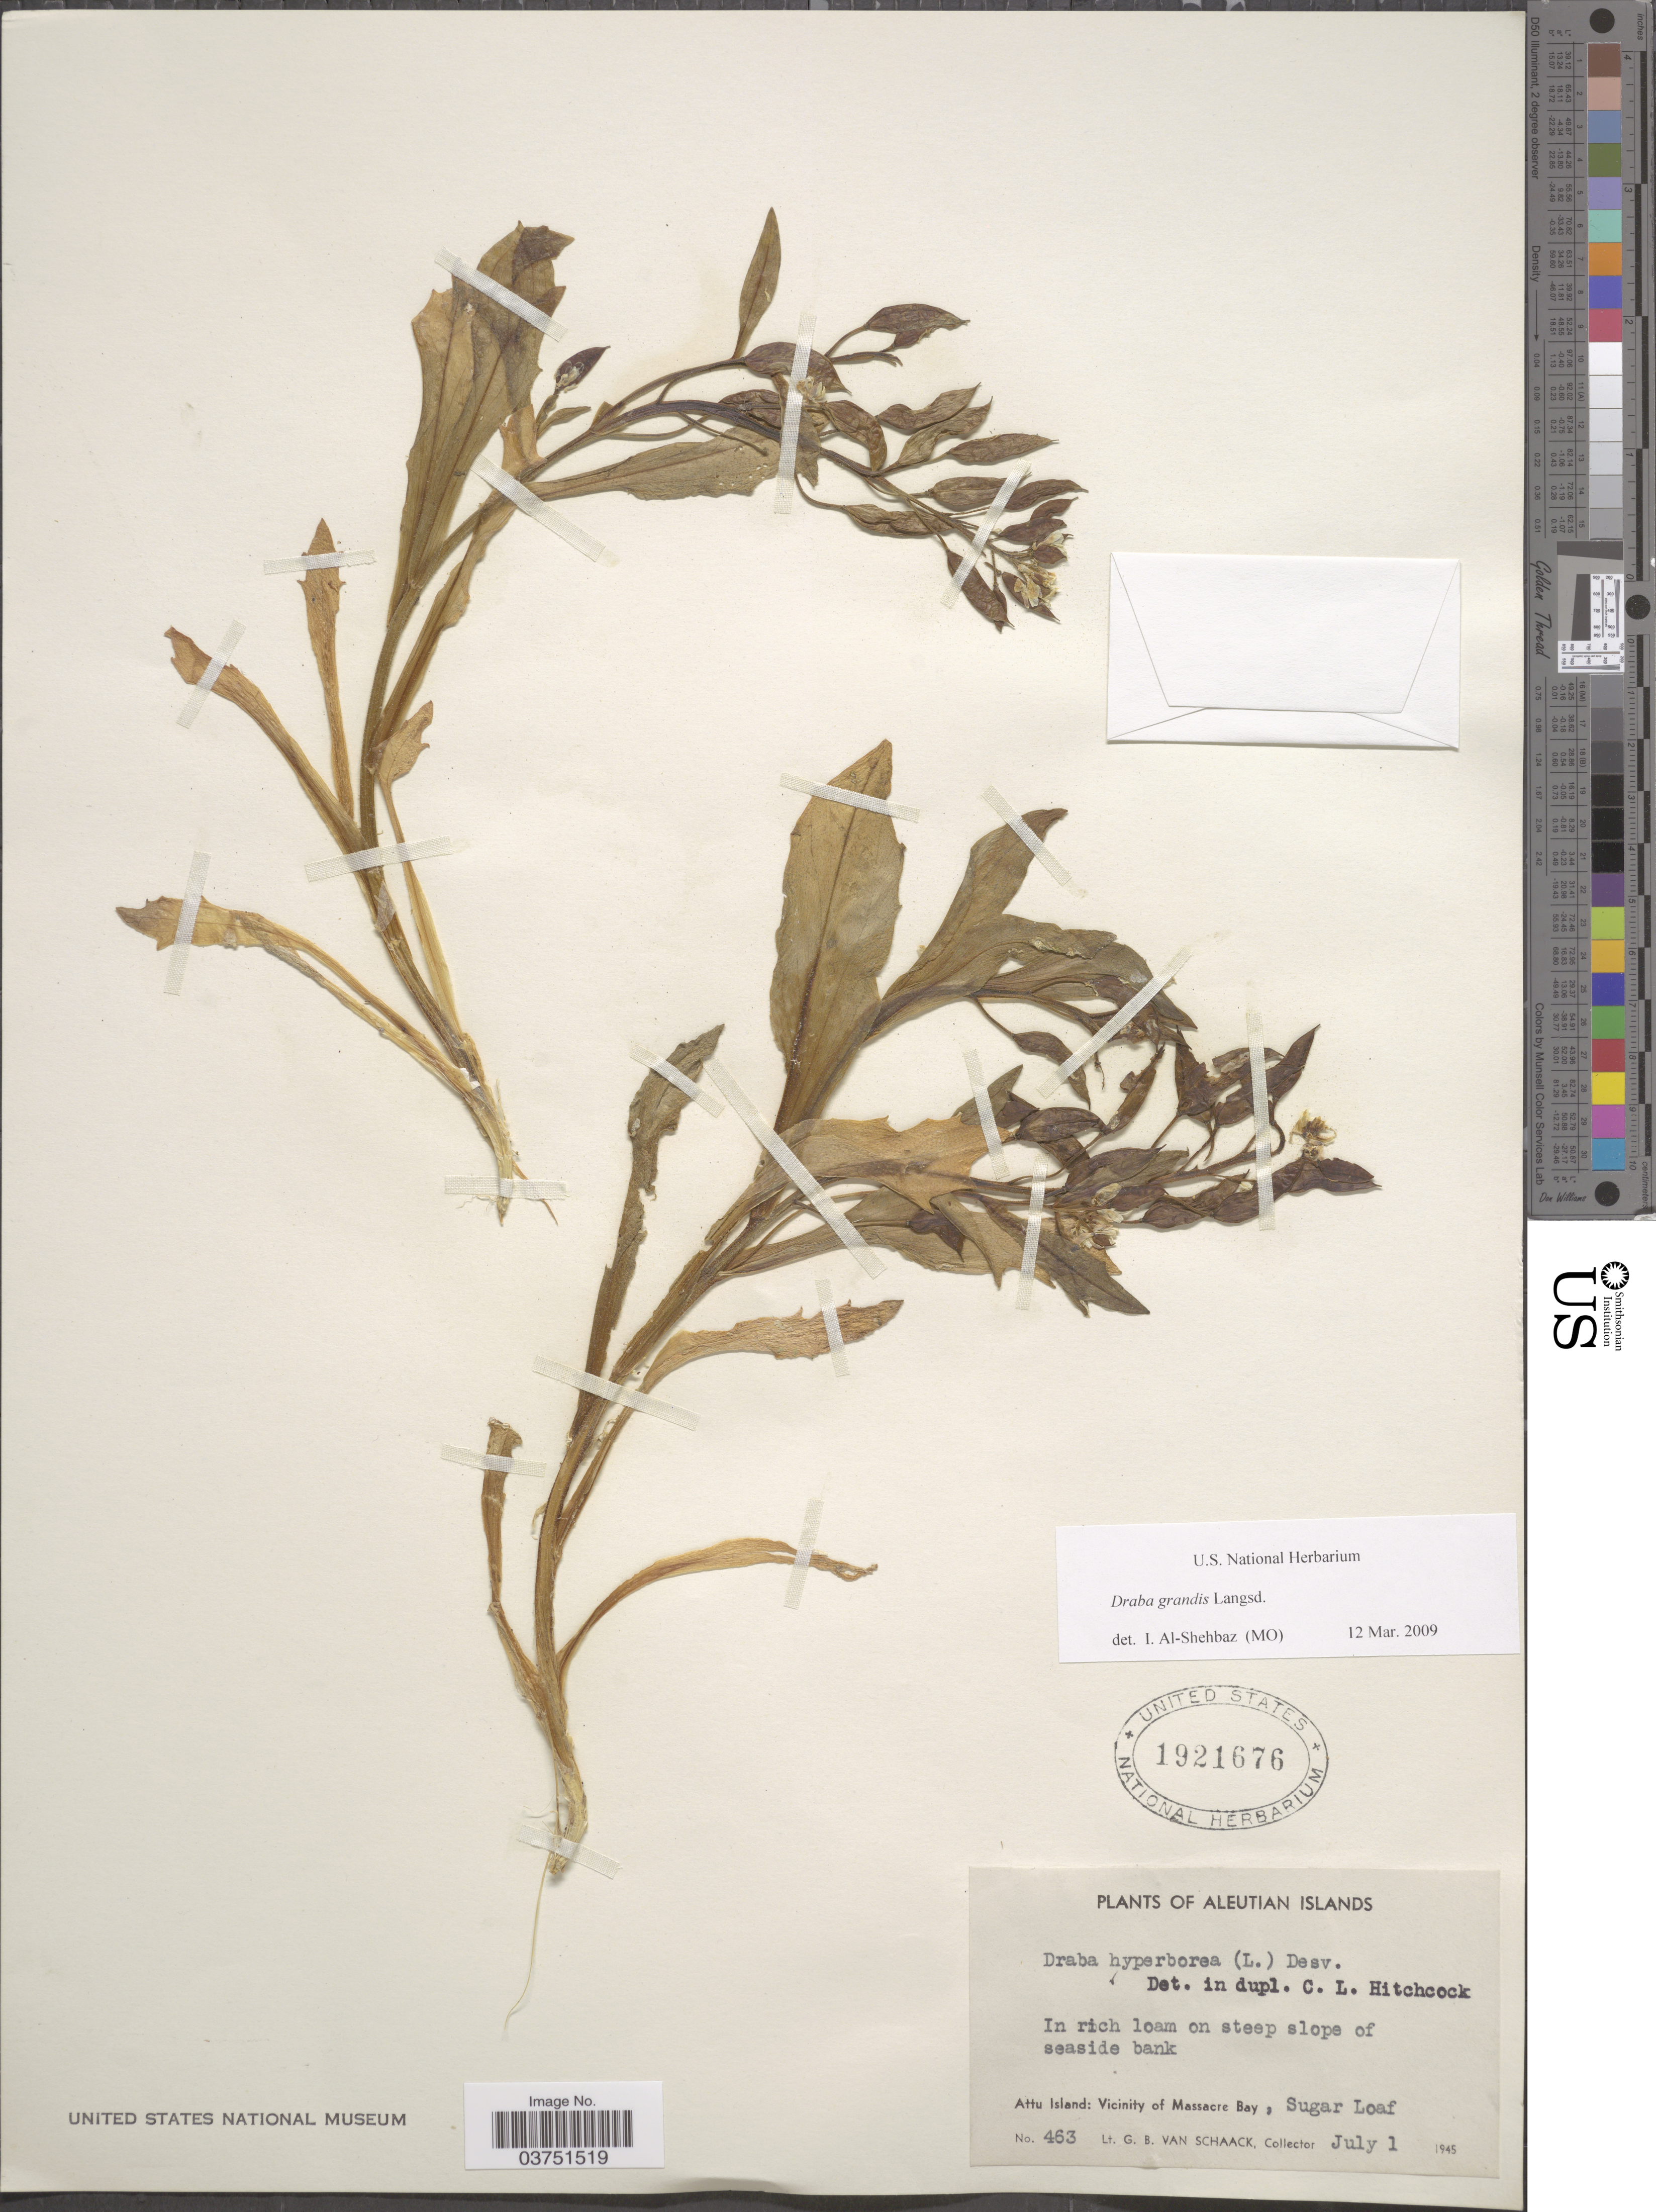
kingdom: Plantae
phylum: Tracheophyta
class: Magnoliopsida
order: Brassicales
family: Brassicaceae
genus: Draba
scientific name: Draba grandis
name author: Langsd. ex DC.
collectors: G. Van Schaack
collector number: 463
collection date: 1945-07-01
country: United States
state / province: Alaska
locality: Aleutian Islands; Attu Island: Vicinity of Massacre Bay, Sugar Loaf.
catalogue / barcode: US 1921676